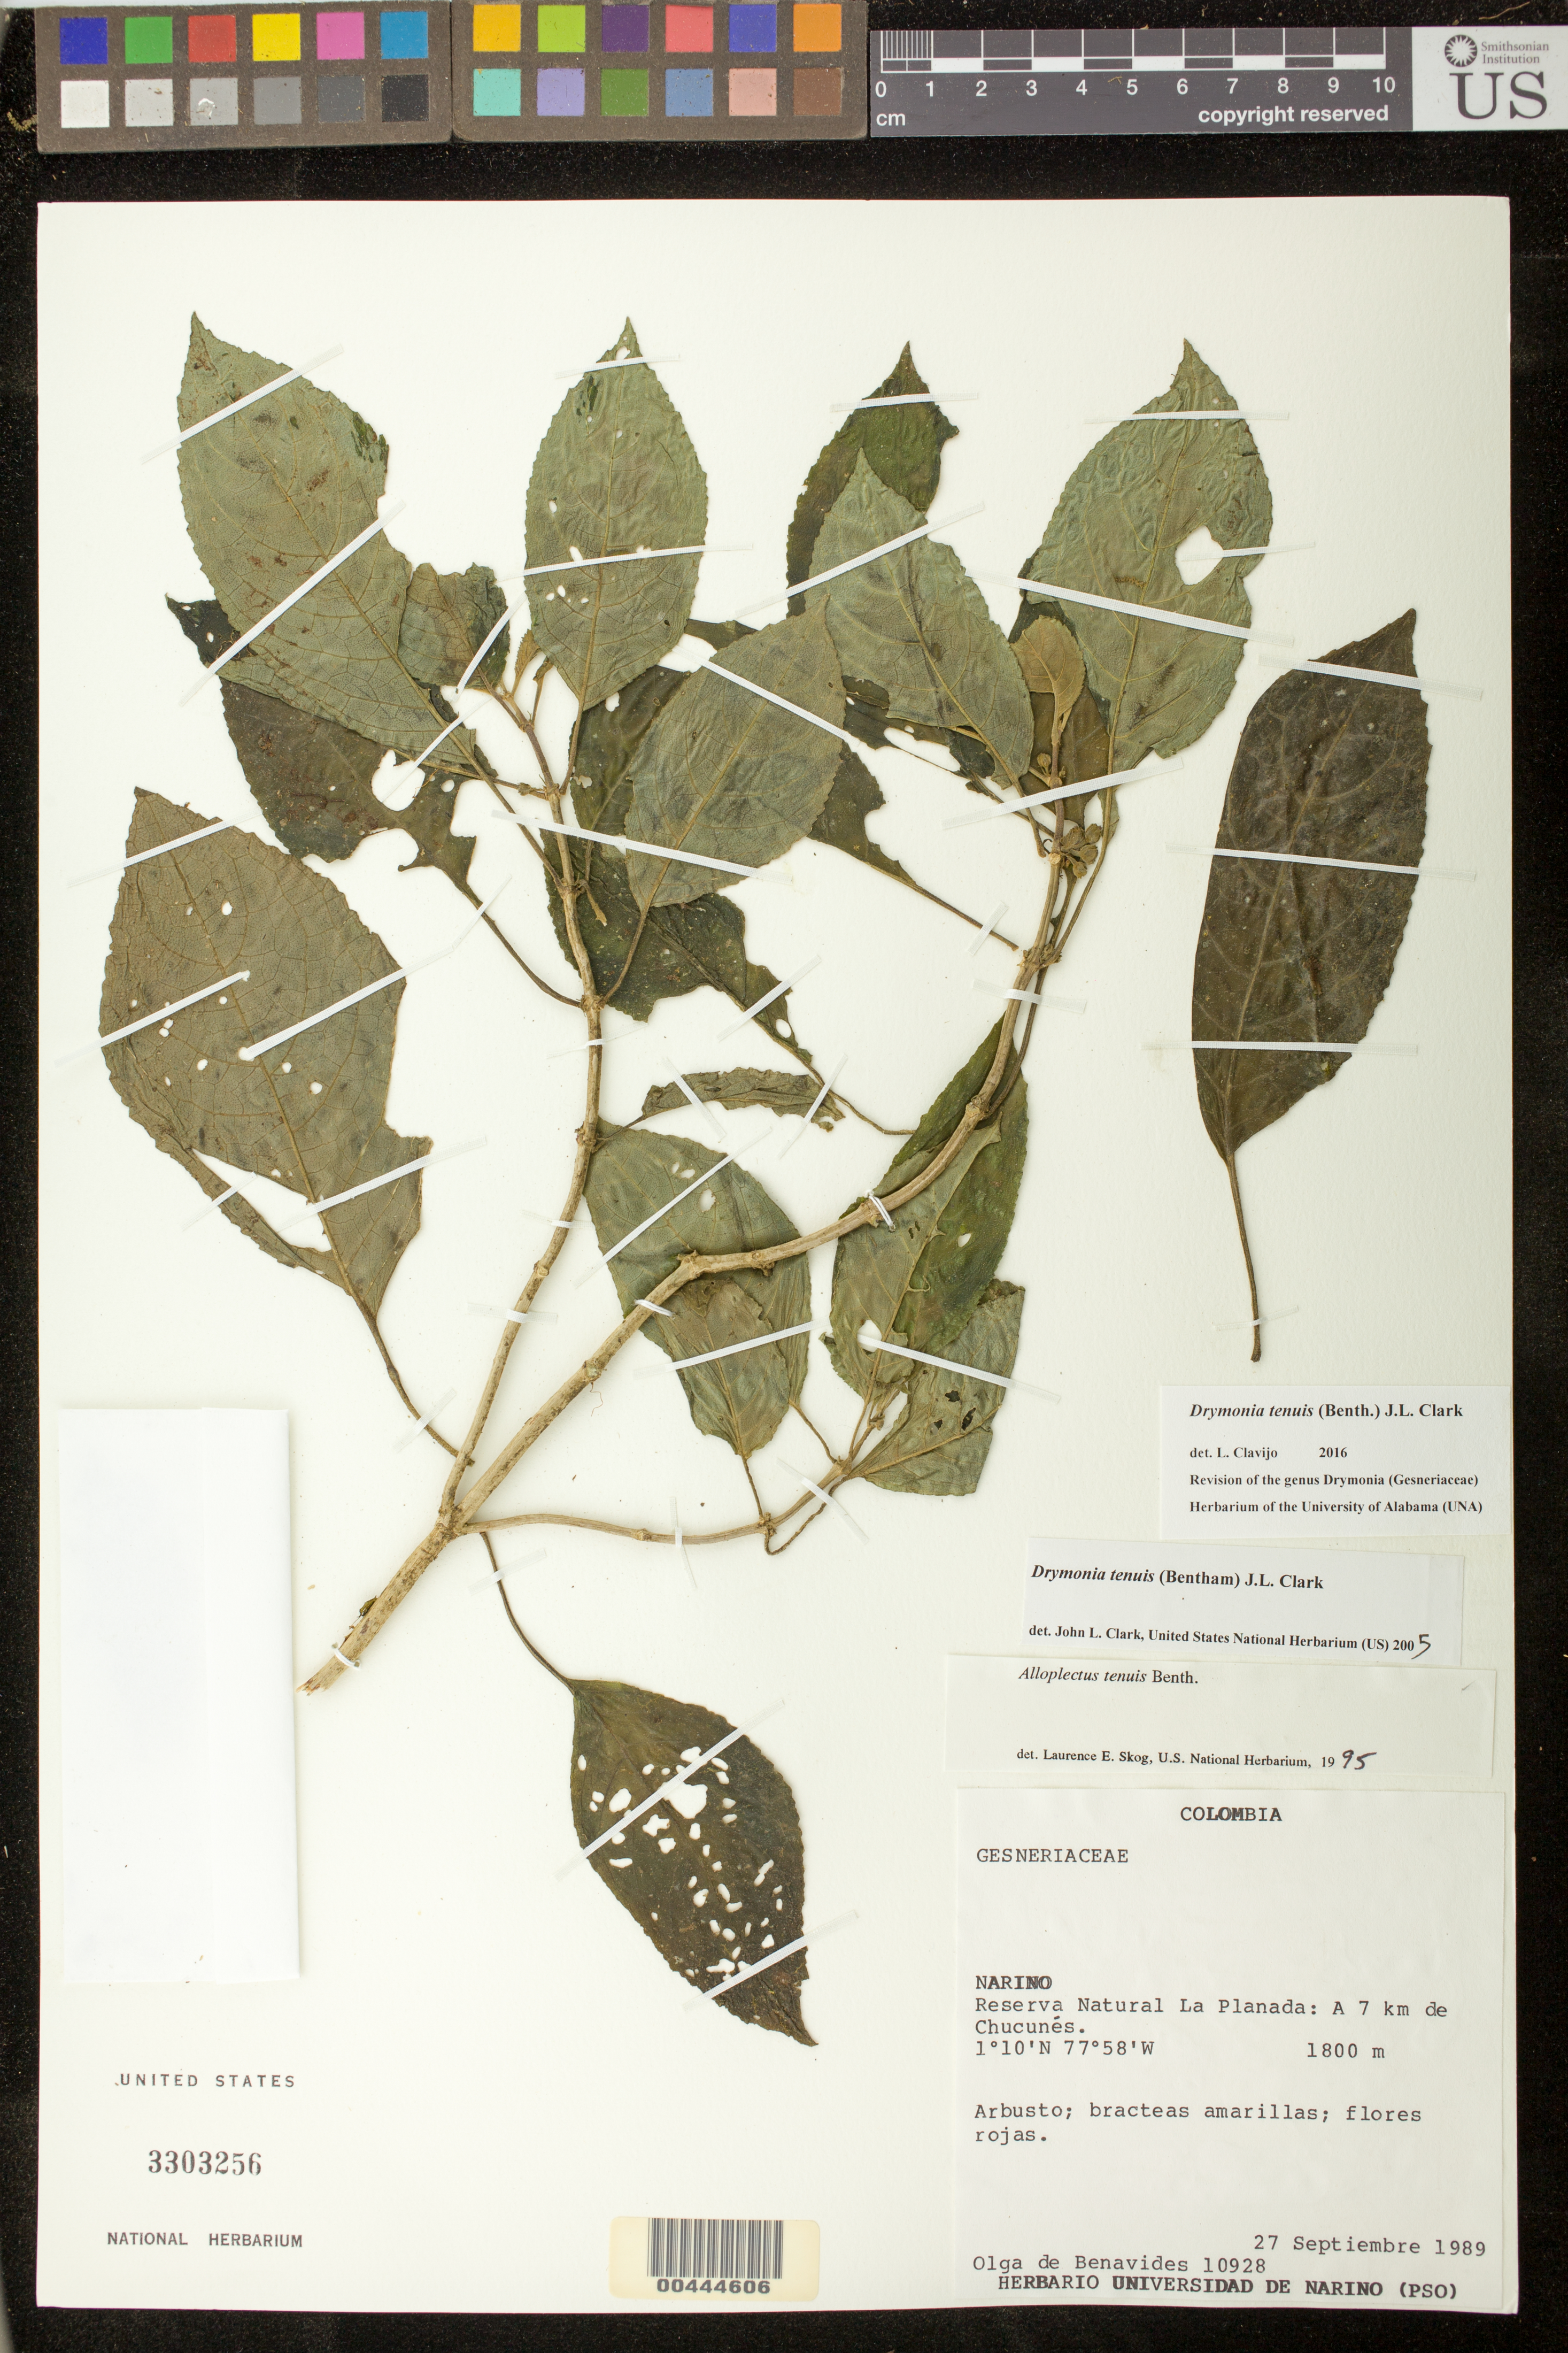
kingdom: Plantae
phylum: Tracheophyta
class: Magnoliopsida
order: Lamiales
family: Gesneriaceae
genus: Drymonia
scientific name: Drymonia tenuis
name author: (Benth.) J.L. Clark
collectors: Olga S. de Benavides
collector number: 10928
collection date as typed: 27 Sep 1989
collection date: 1989-09-27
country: Colombia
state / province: Nariño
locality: Ricaurte Mun. La Planada Natural Reserve, Chucunes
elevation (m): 1800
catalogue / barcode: US 3303256